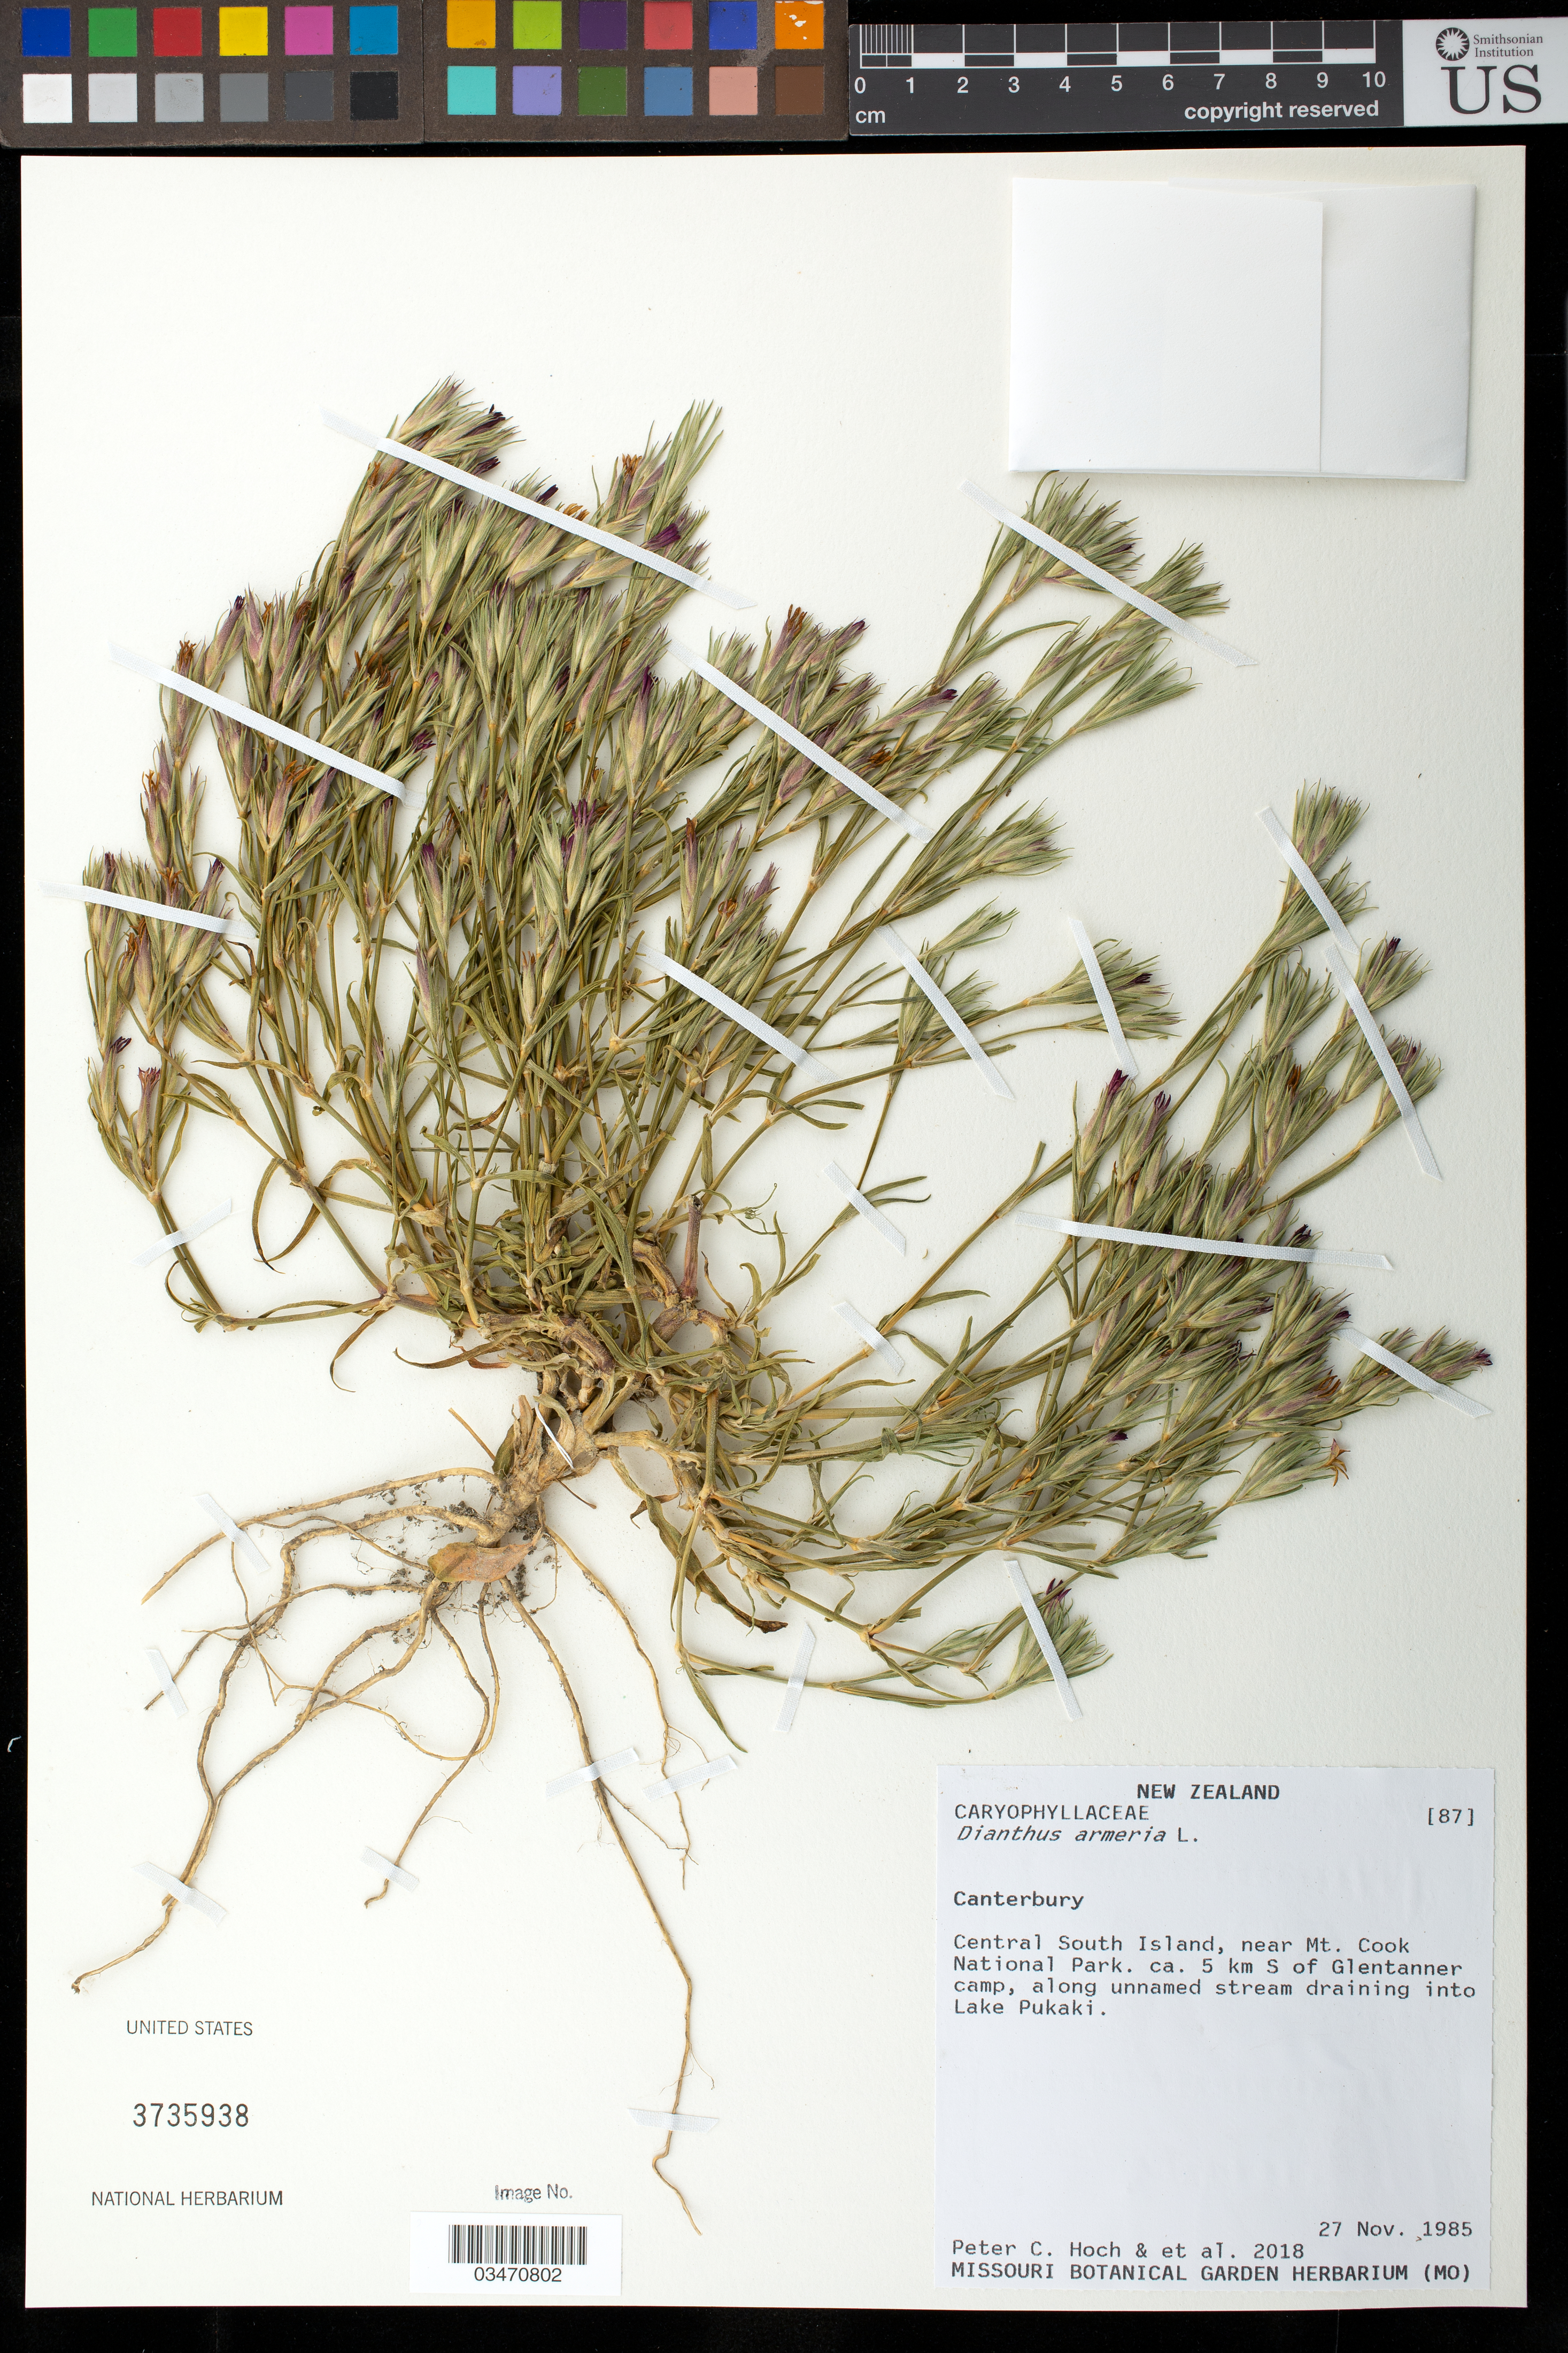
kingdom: Plantae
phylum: Tracheophyta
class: Magnoliopsida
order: Caryophyllales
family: Caryophyllaceae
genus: Dianthus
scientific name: Dianthus armeria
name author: L.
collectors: P. C. Hoch & et al.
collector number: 2018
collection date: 1985-11-27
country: New Zealand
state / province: Canterbury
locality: Central South Island, Mt. Cook National Park, 5 km S of Glentanner camp, along unnamed stream draining into Lake Pukaki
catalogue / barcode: US 3735938